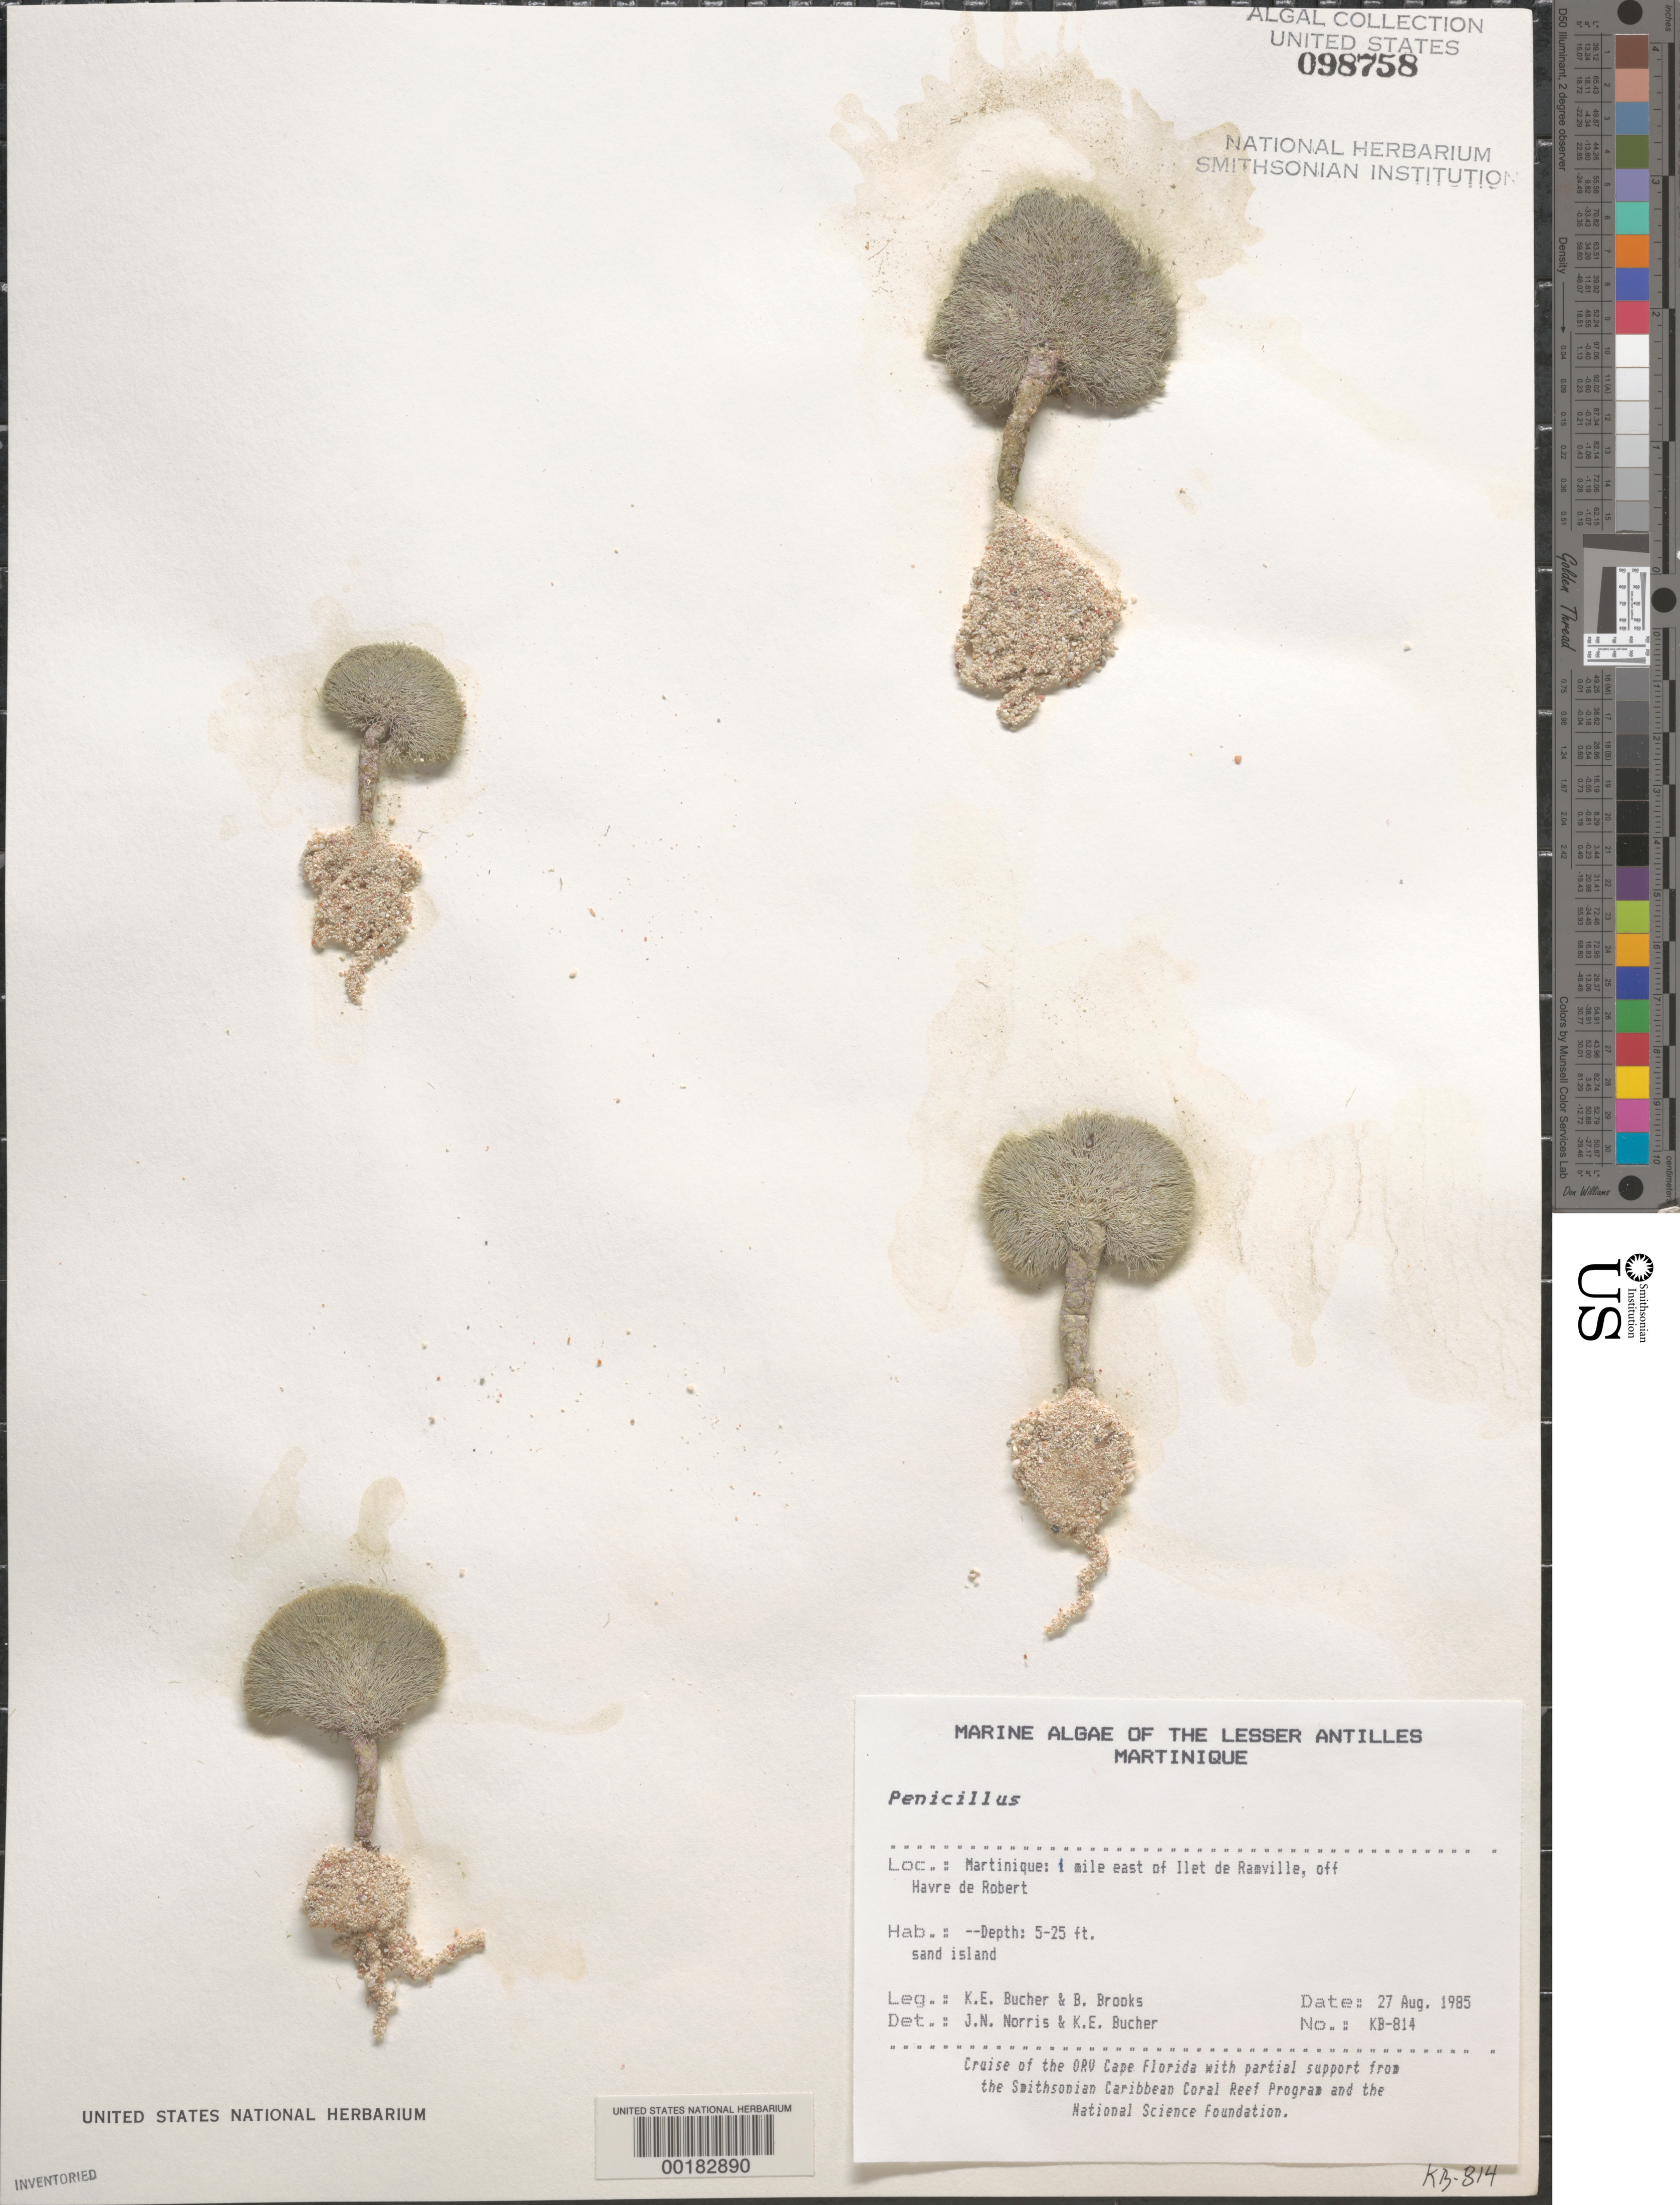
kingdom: Plantae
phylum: Chlorophyta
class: Ulvophyceae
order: Bryopsidales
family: Udoteaceae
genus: Penicillus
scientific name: Penicillus sp.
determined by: Norris, J. N.; Bucher, K. E.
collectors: K. E. Bucher & B. Brooks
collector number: Kb-814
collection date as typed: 27 Aug 1985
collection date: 1985-08-27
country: Martinique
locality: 1 mile east of Ilet de Ramville, off Havre du Robert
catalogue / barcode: US 98758